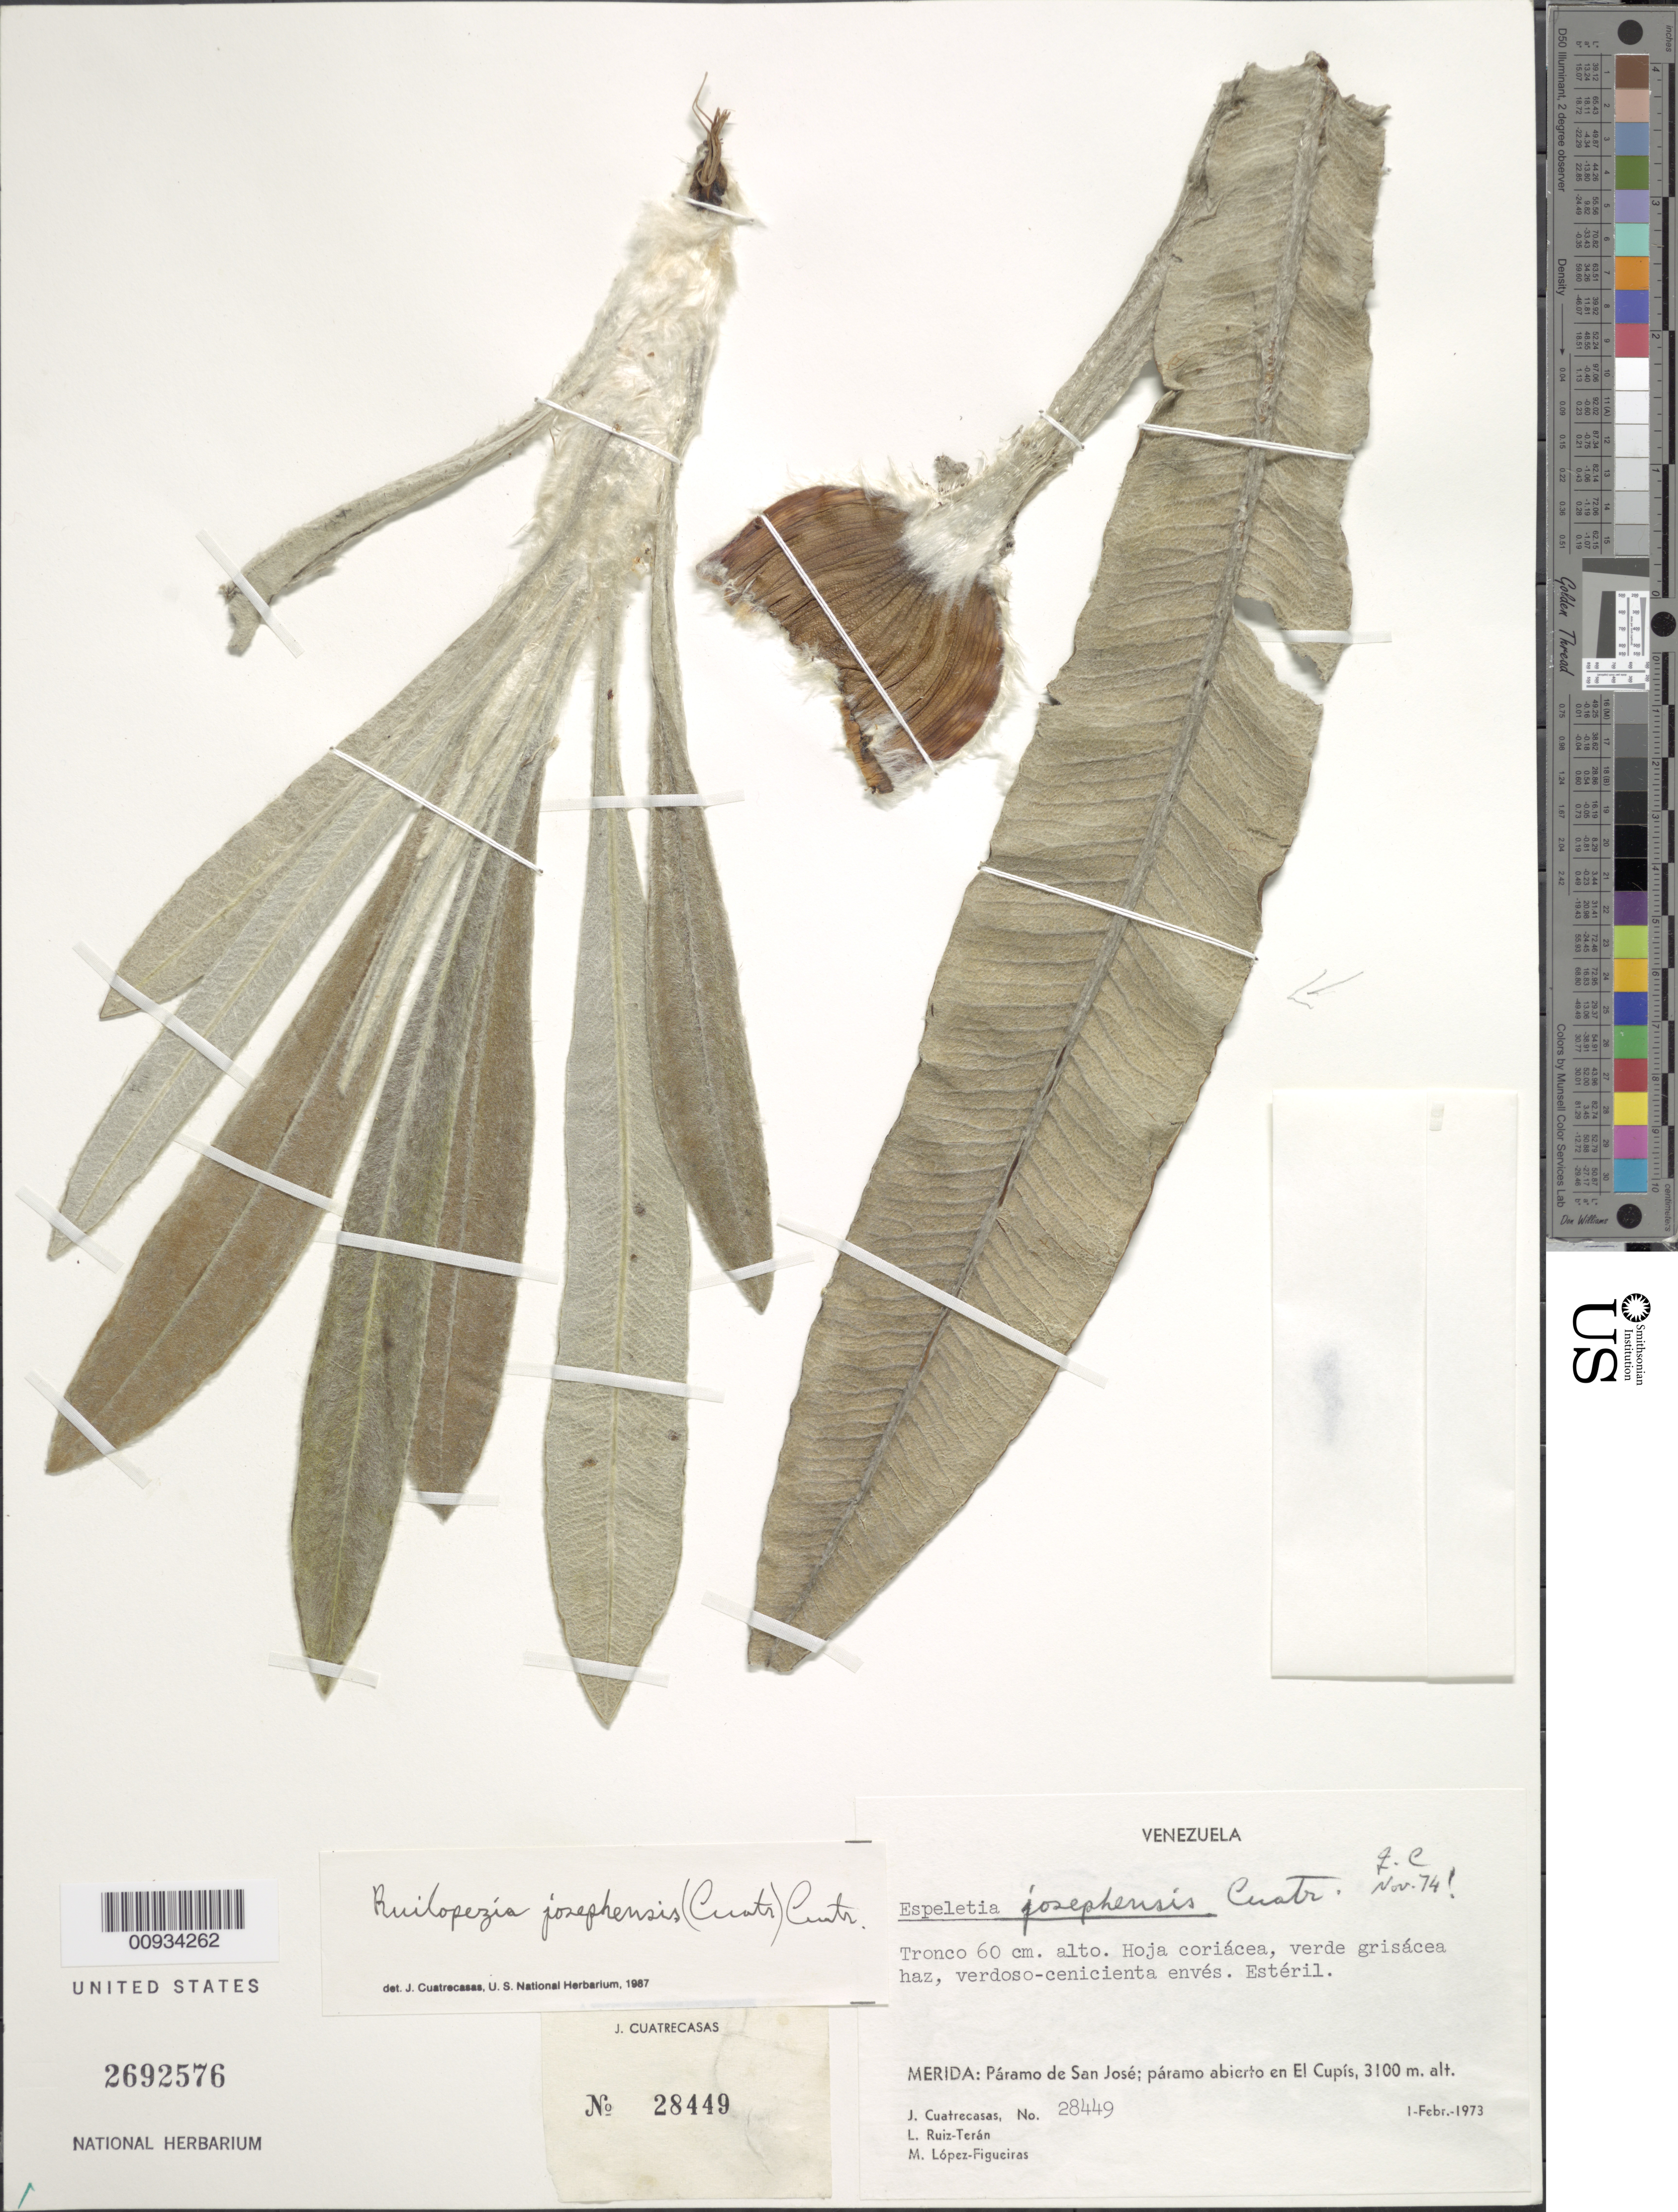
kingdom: Plantae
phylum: Tracheophyta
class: Magnoliopsida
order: Asterales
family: Asteraceae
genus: Ruilopezia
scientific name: Ruilopezia josephensis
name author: (Cuatrec.) Cuatrec.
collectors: J. Cuatrecasas, L. E. Ruíz-Terán & M. López Figueiras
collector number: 28449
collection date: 1973-02-01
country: Venezuela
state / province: Mérida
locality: Paramo de San Jose, paramo abierto en El Cupis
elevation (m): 3100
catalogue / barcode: US 2692576